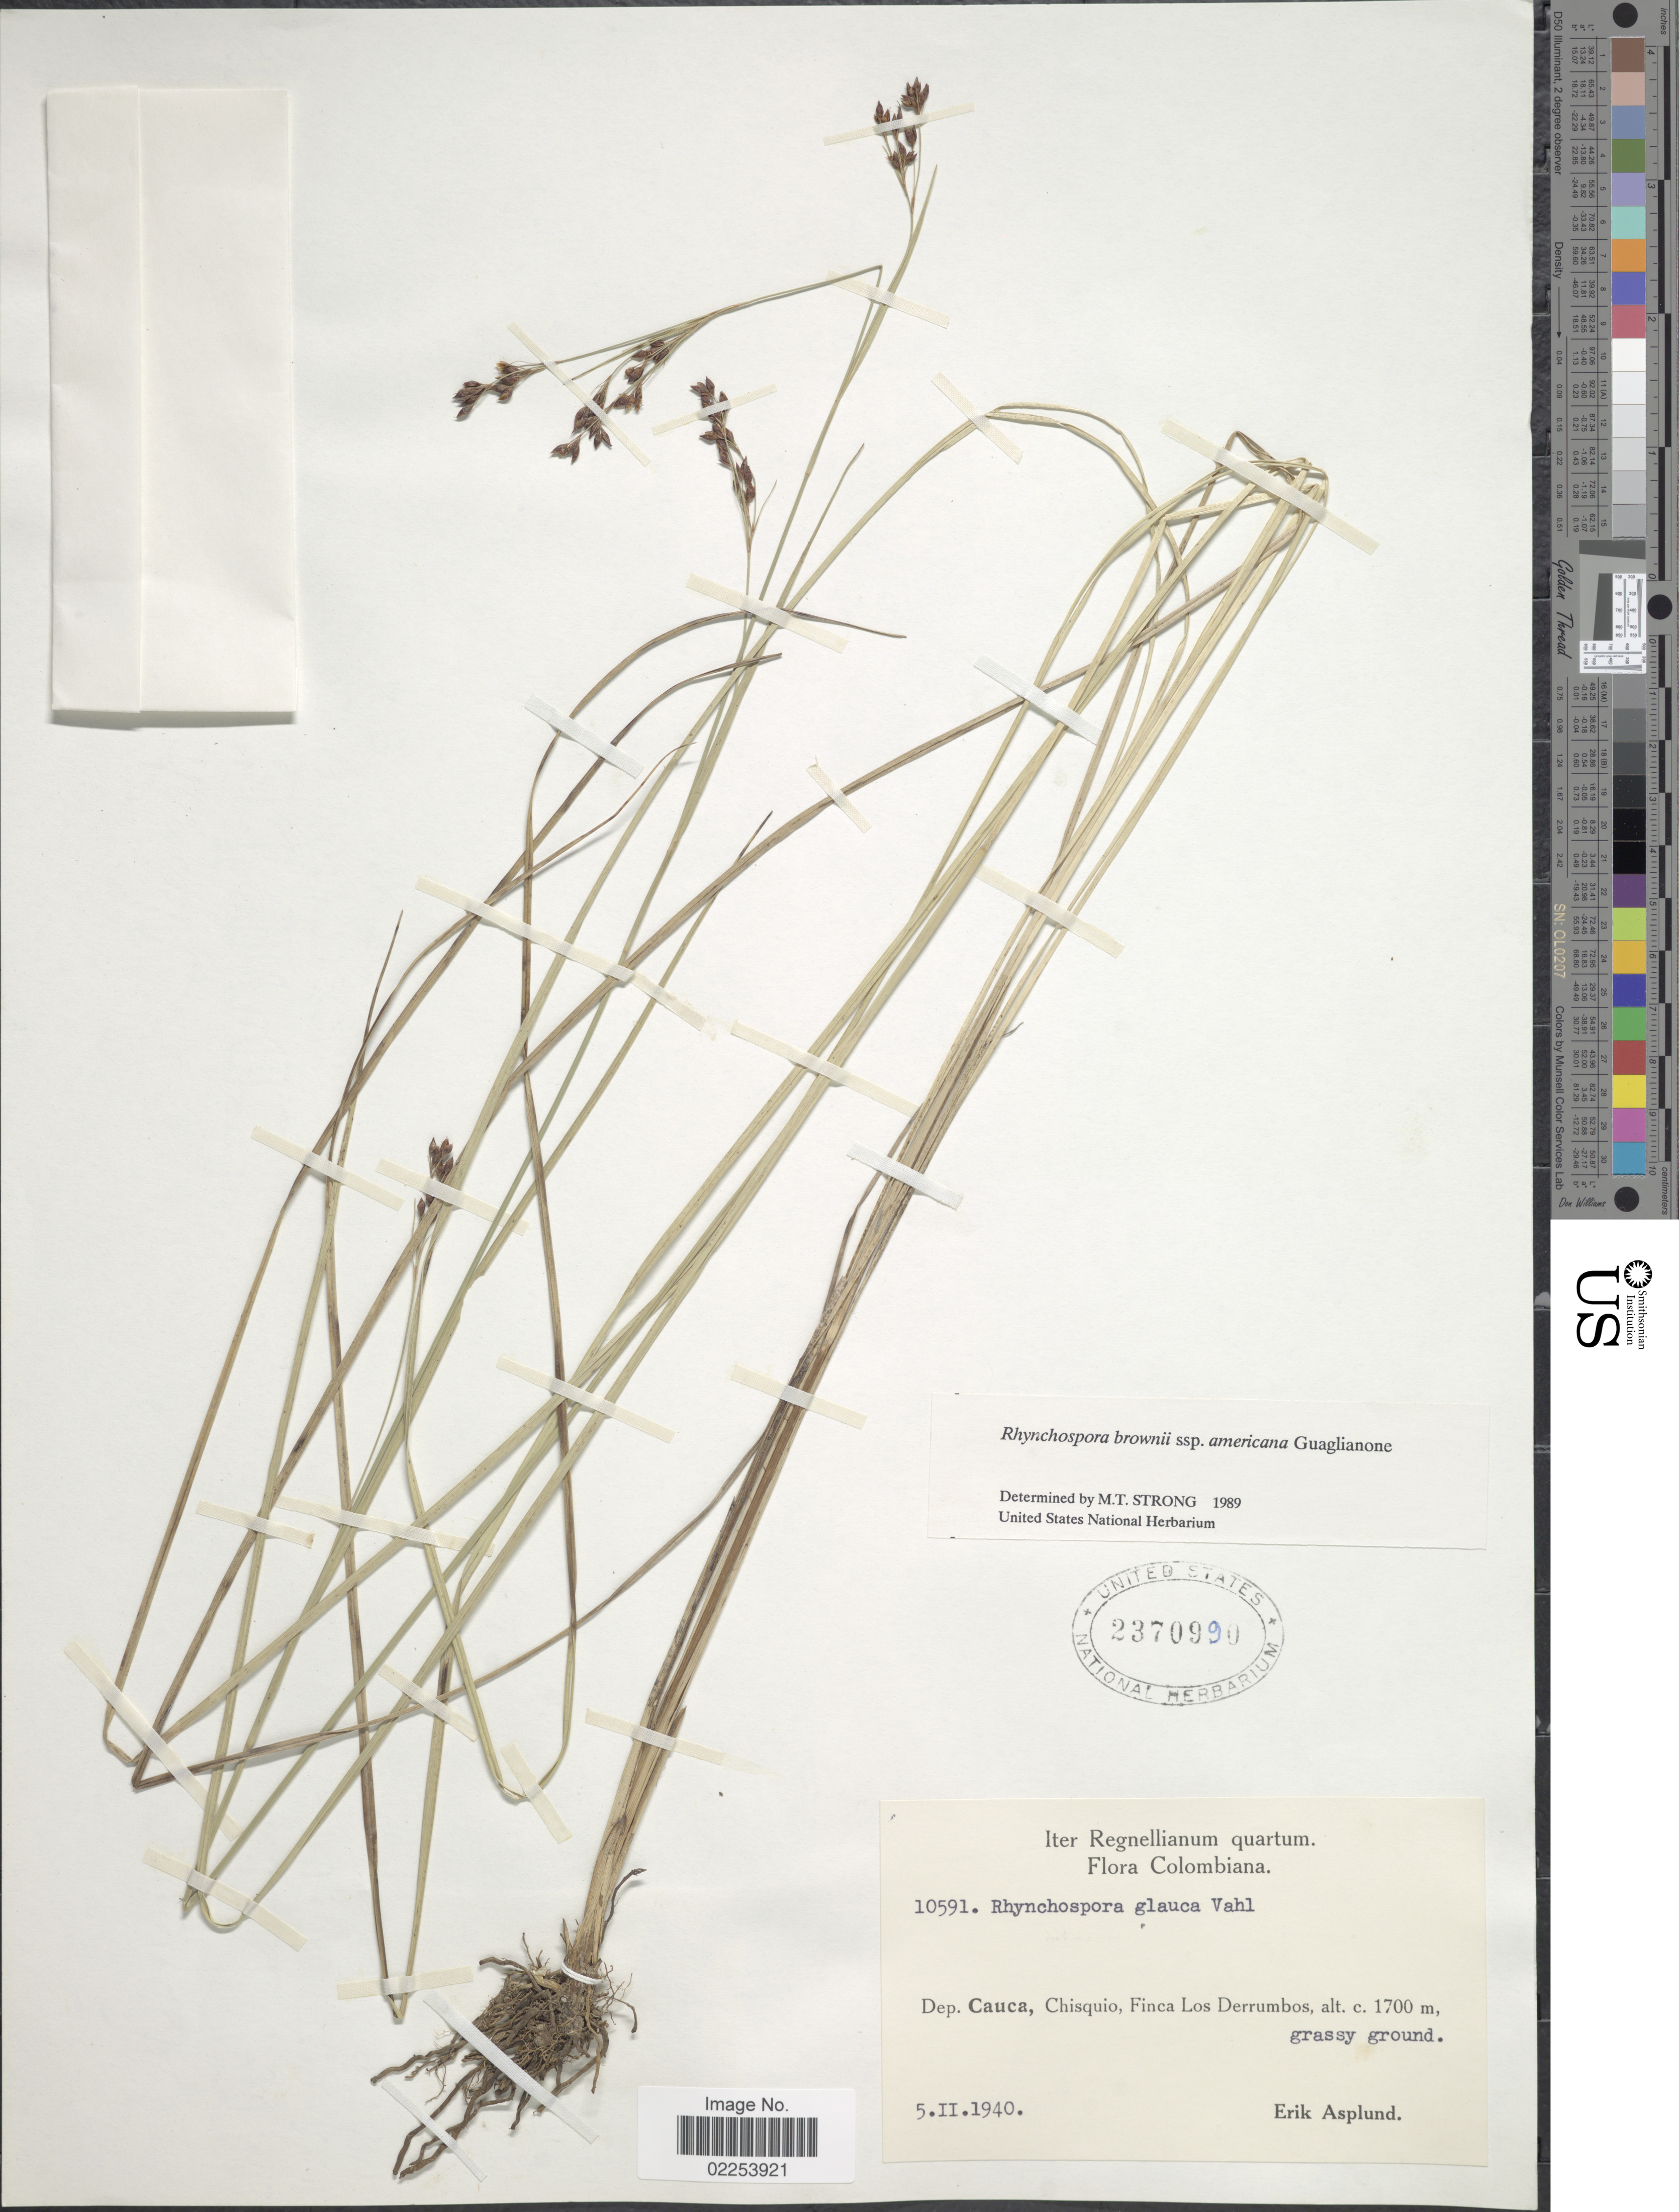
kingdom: Plantae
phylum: Tracheophyta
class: Liliopsida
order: Poales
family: Cyperaceae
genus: Rhynchospora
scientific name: Rhynchospora brownii subsp. americana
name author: Guagl.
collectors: E. Asplund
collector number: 10591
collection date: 1940-02-05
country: Colombia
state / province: Cauca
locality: Chisquio, Finca Los Derrumbos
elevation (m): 1700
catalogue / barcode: US 2370990